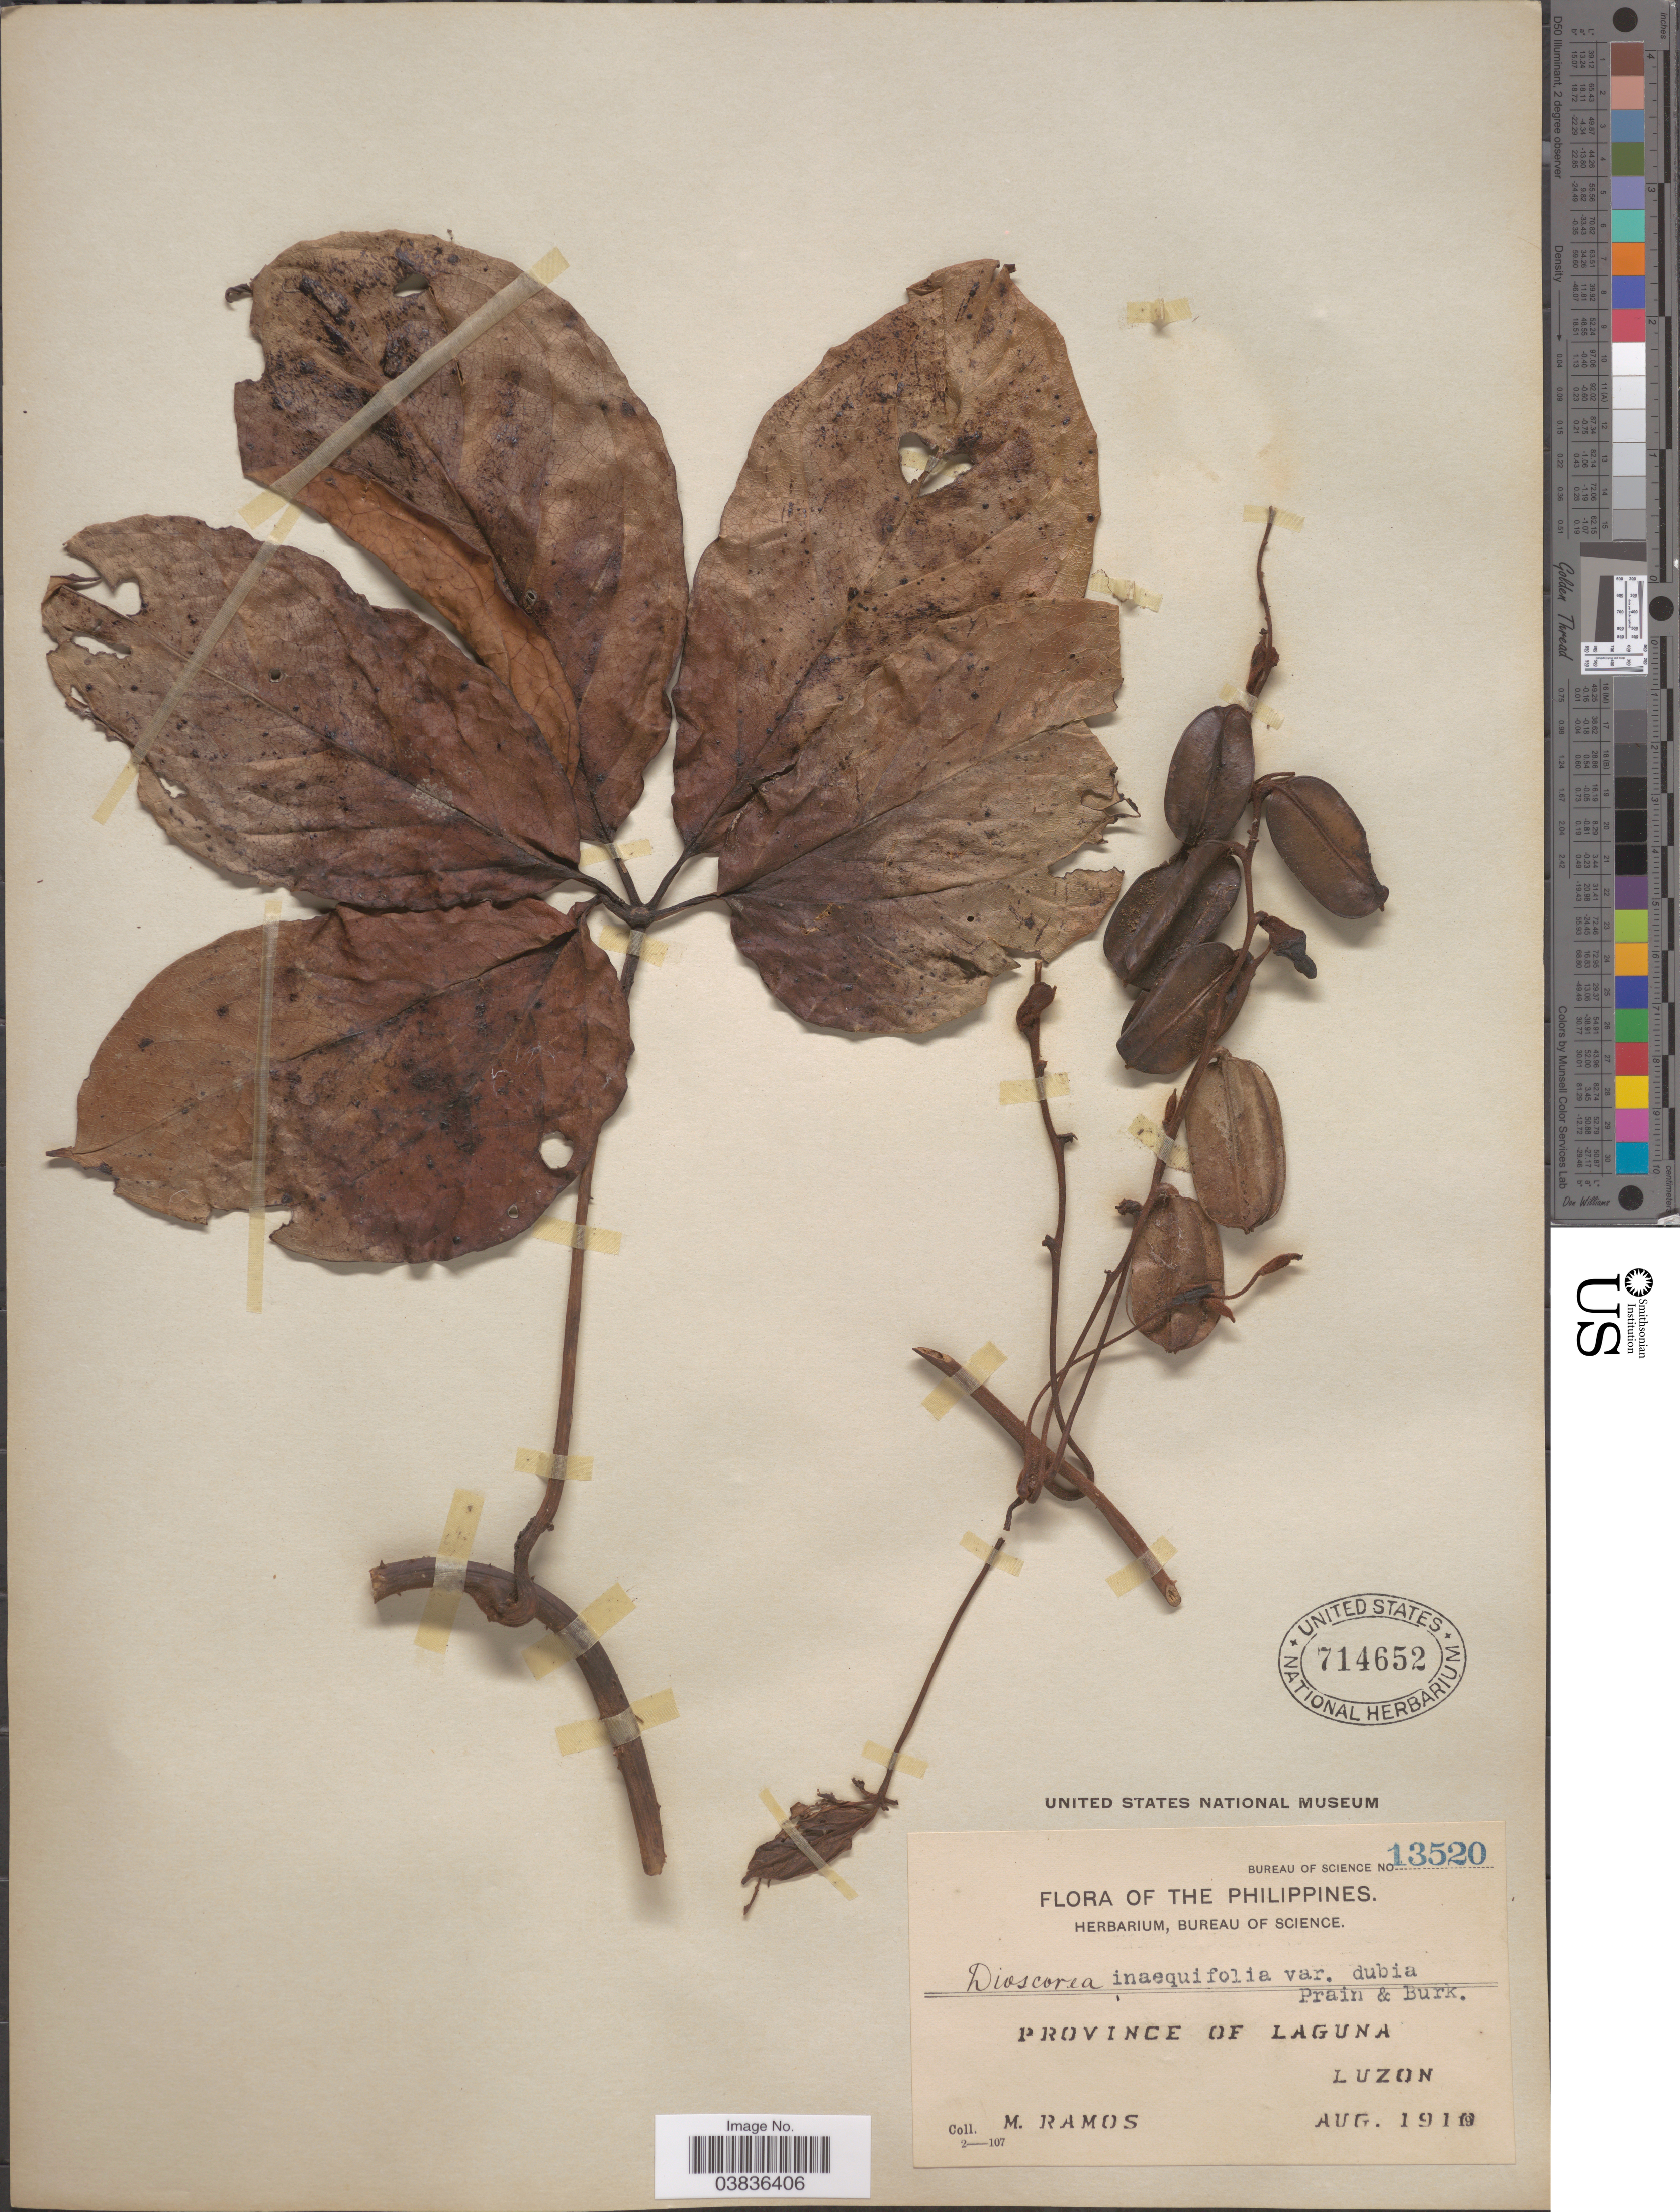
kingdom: Plantae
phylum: Tracheophyta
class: Liliopsida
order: Dioscoreales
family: Dioscoreaceae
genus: Dioscorea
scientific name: Dioscorea cumingii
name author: Prain & Burkill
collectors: M. Ramos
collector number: Bureau of Science 13520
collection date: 1910-08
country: Philippines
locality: Province of Laguna. Luzon.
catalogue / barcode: US 714652